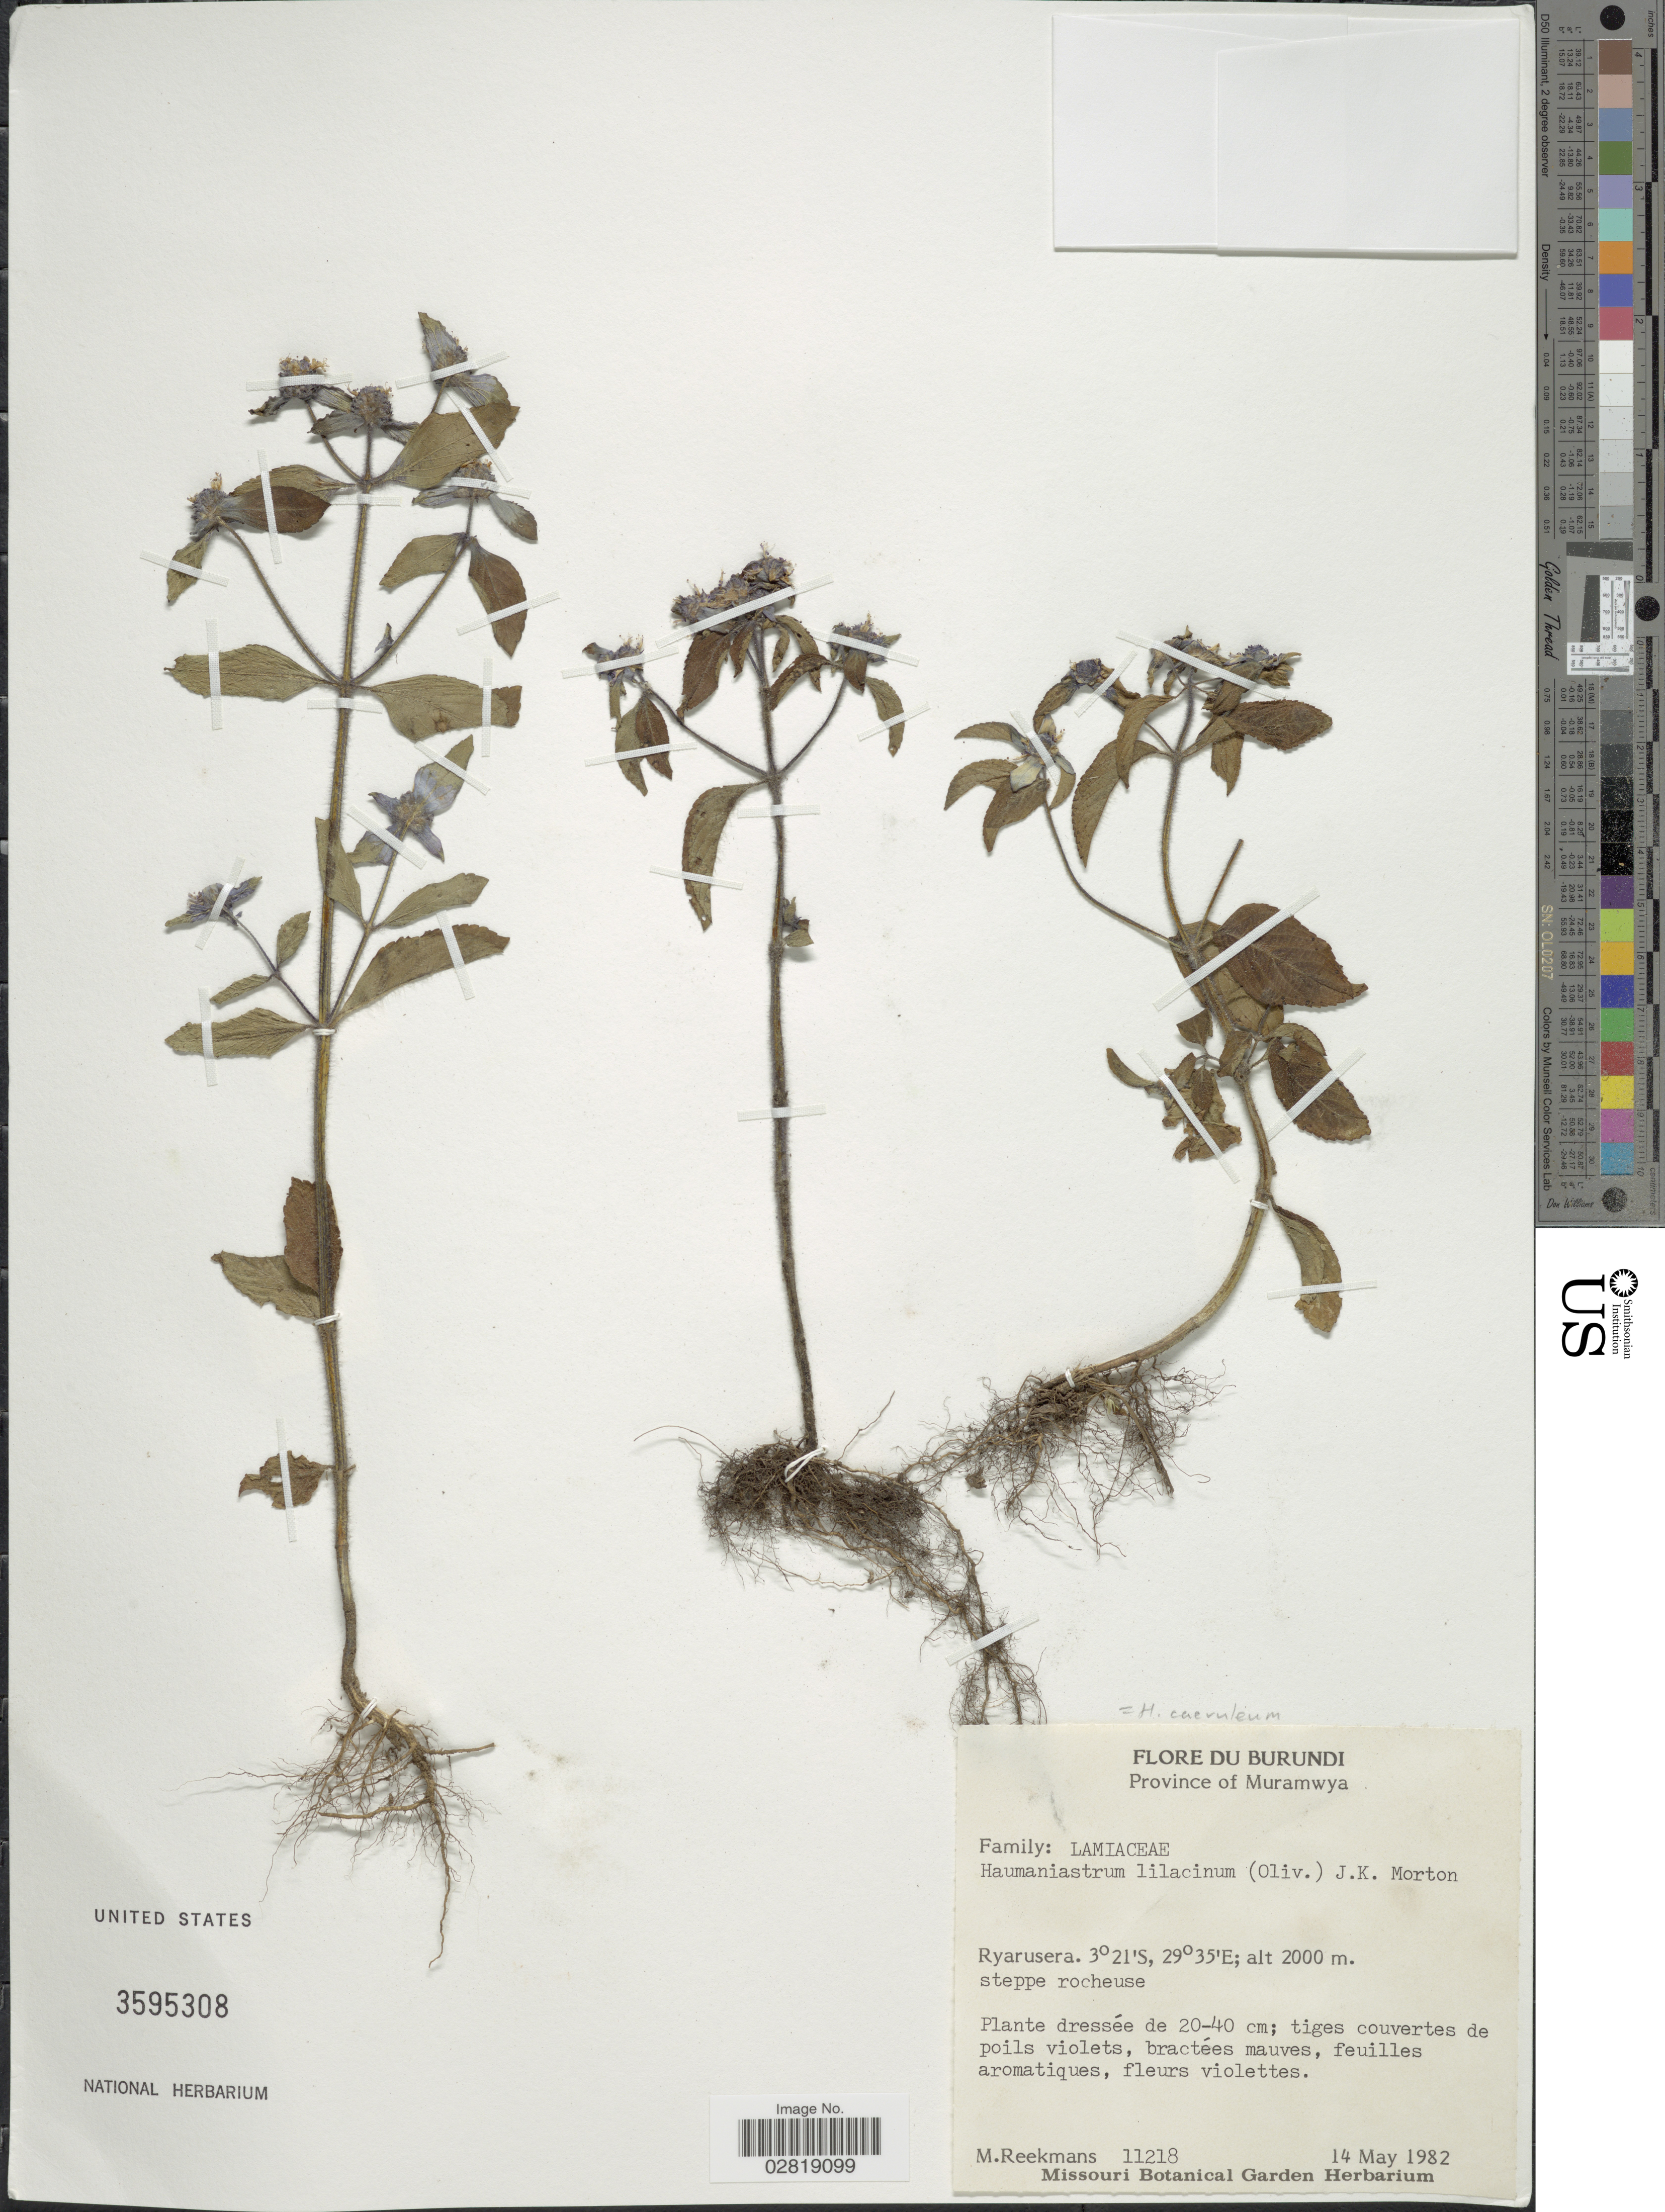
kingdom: Plantae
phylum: Tracheophyta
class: Magnoliopsida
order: Lamiales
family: Lamiaceae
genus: Haumaniastrum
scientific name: Haumaniastrum caeruleum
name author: (Oliv.) P.A. Duvign. & Plancke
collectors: M. Reekmans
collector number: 11218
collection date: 1982-05-14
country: Burundi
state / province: Muramvya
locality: Province of Muramwya. Ryarusera.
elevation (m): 2000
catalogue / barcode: US 3595308